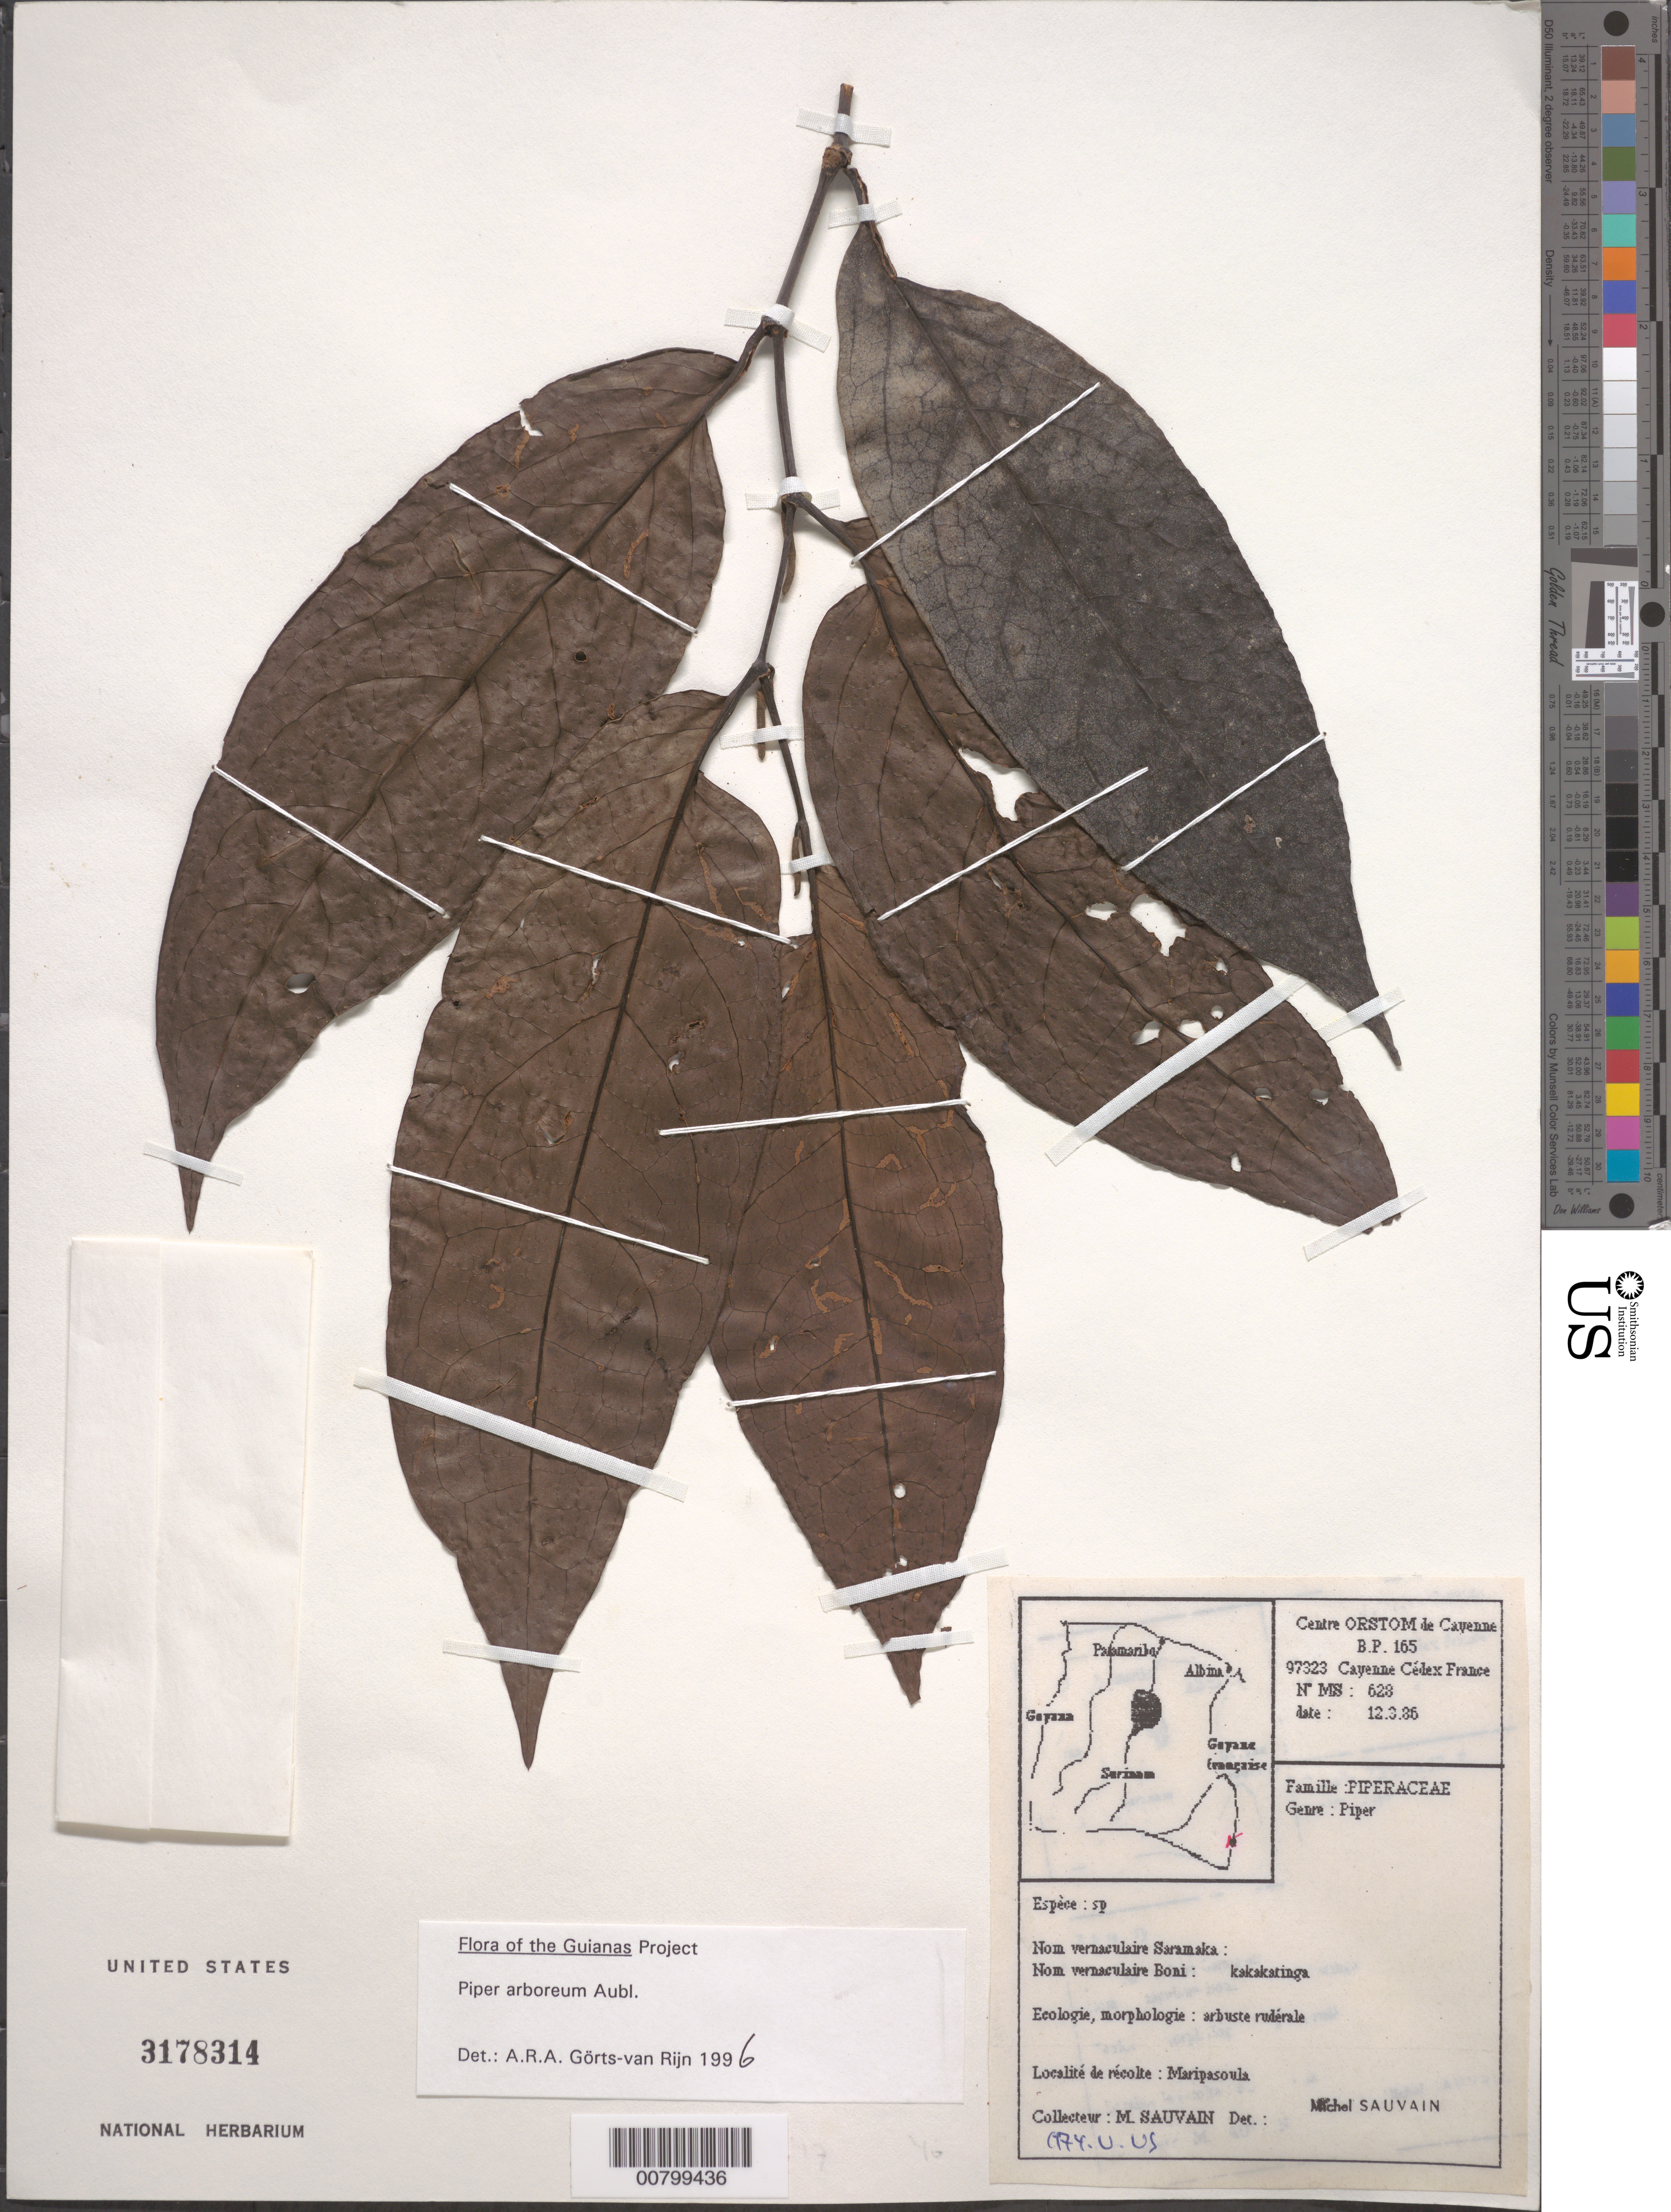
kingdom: Plantae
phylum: Tracheophyta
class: Magnoliopsida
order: Piperales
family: Piperaceae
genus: Piper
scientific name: Piper arboreum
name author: Aubl.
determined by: Görts-van Rijn, A. R. A.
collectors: M. Sauvain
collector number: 628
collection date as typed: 12-Mar-86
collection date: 1986-03-12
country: Suriname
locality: Maripa Soula, Bas-Oyapock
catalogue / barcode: US 3178314